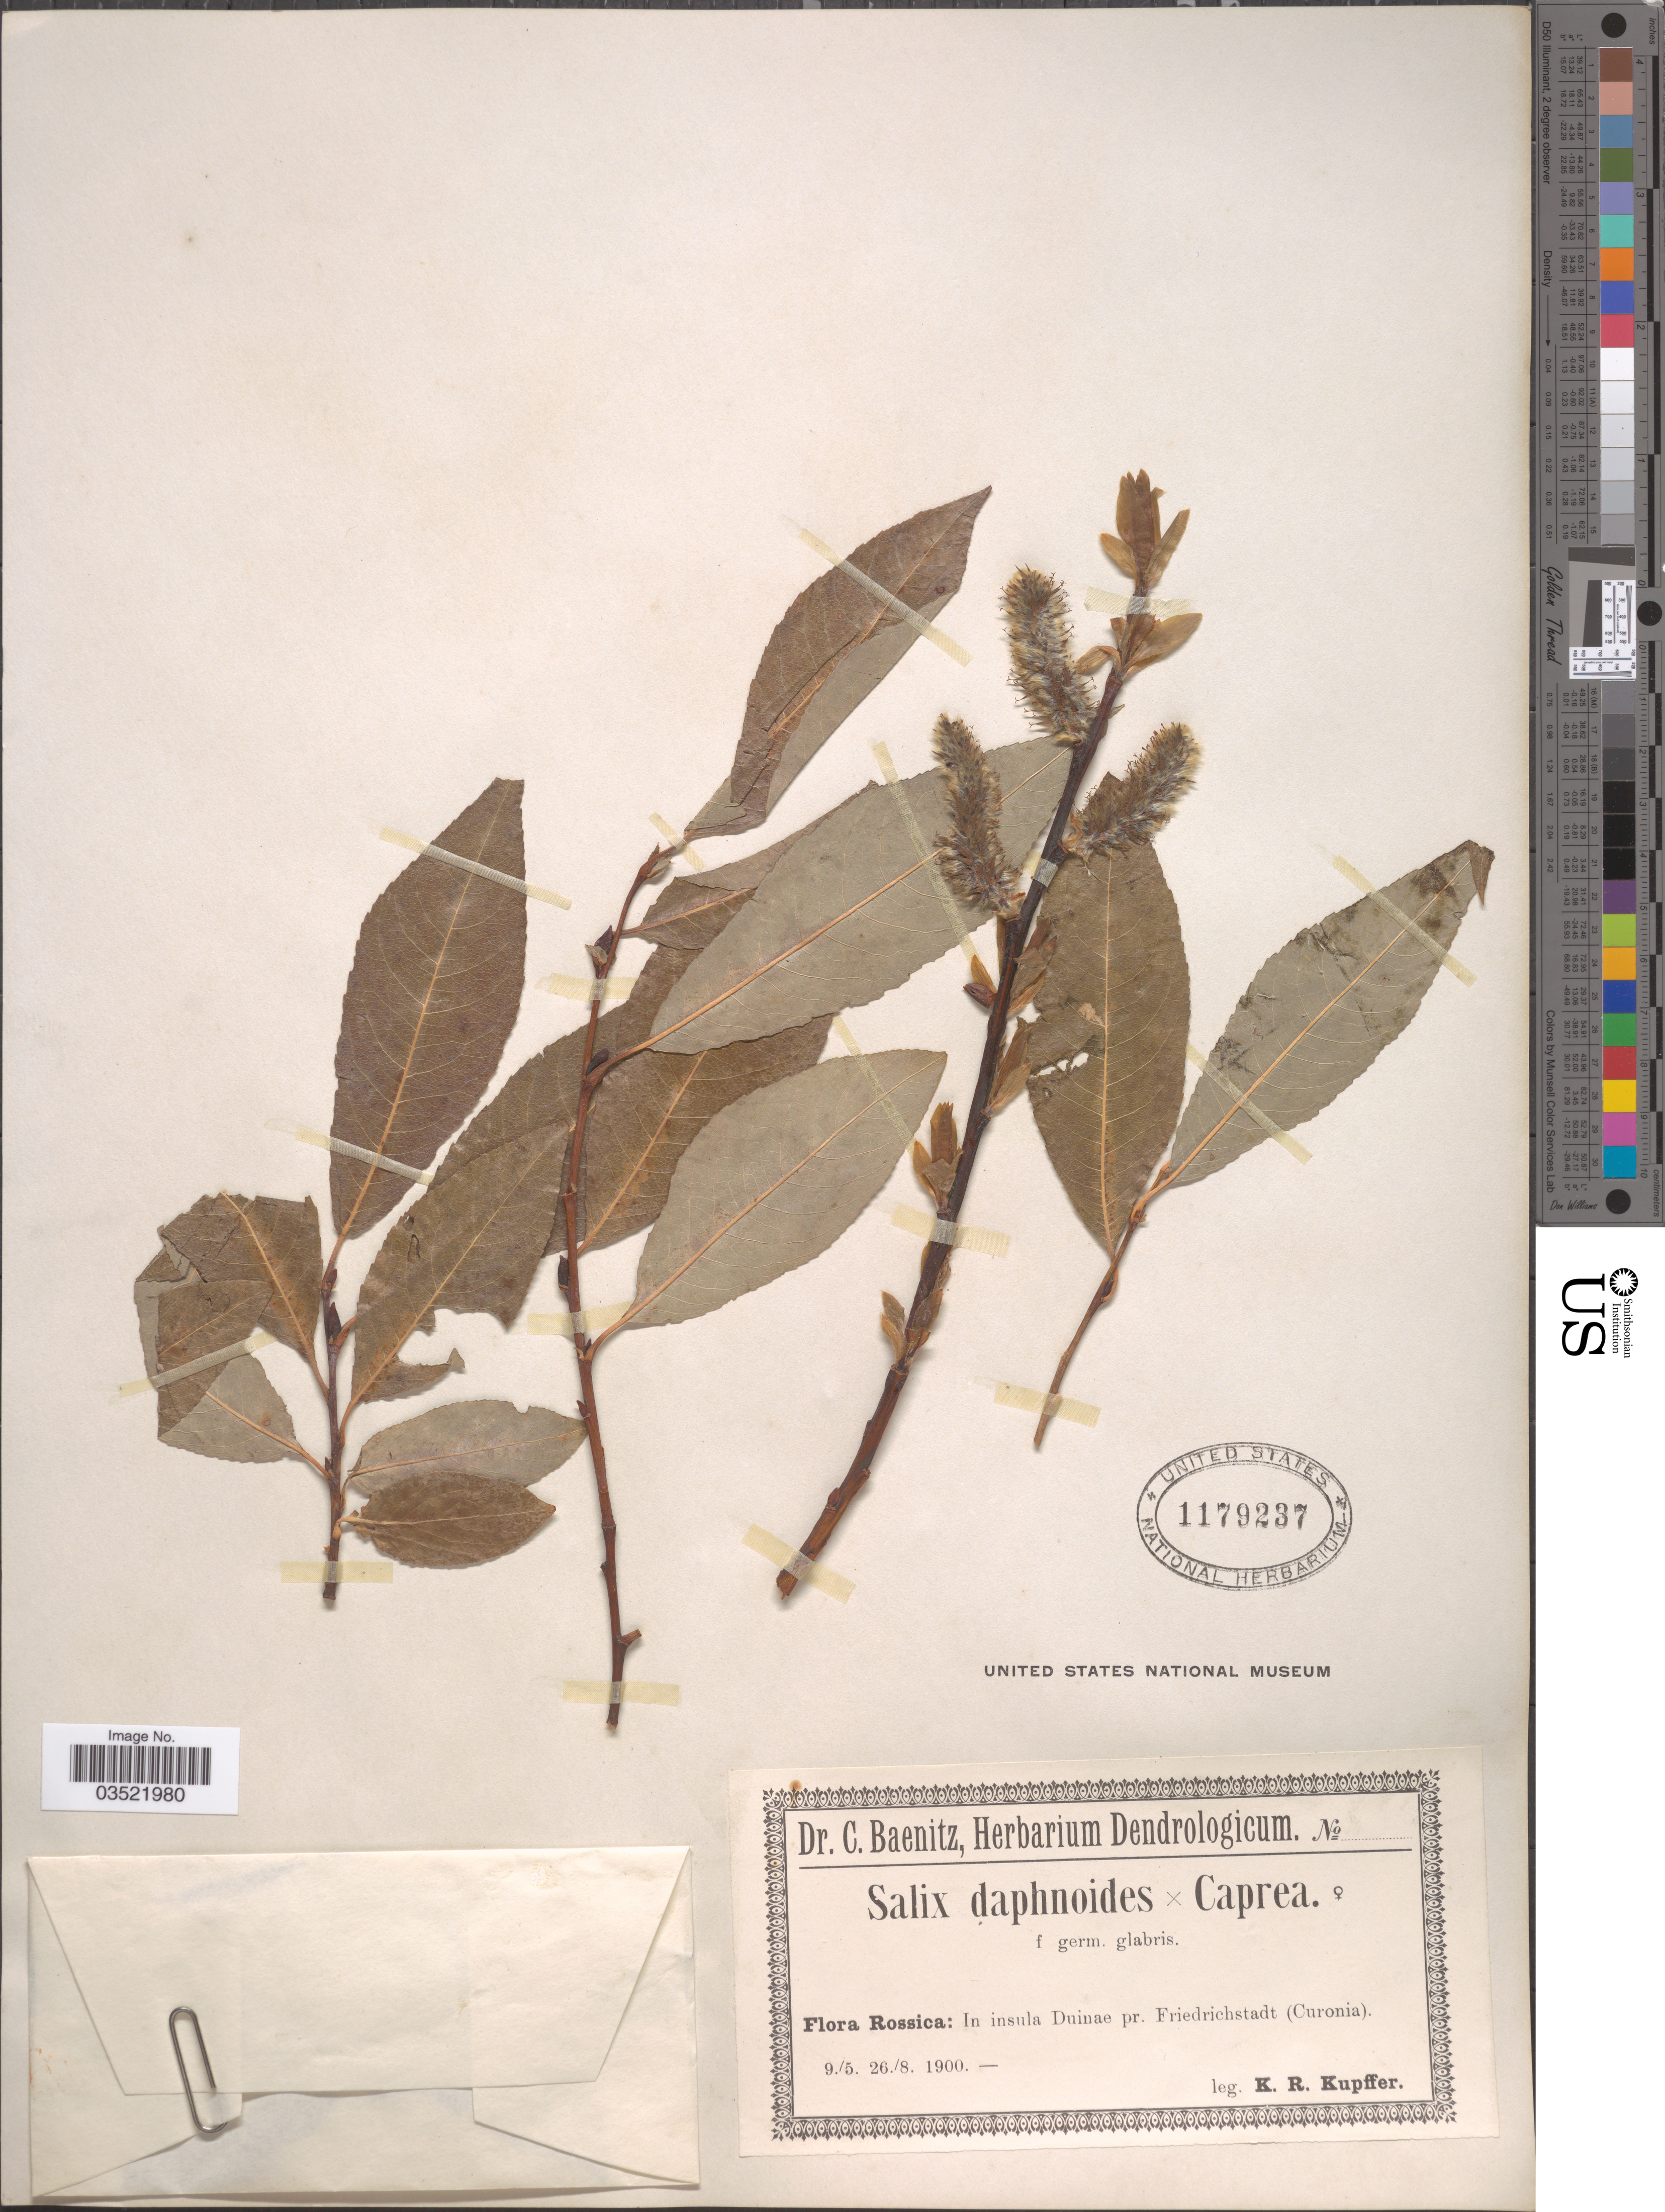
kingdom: Plantae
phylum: Tracheophyta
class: Magnoliopsida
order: Malpighiales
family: Salicaceae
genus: Salix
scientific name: Salix caprea x S. daphnoides Vill.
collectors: K. Kupffer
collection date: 1900-05-09/1900-08-26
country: Latvia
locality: Rossica; In insula Duinae pr. Friedrichstadt (Curonia).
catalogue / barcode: US 1179237